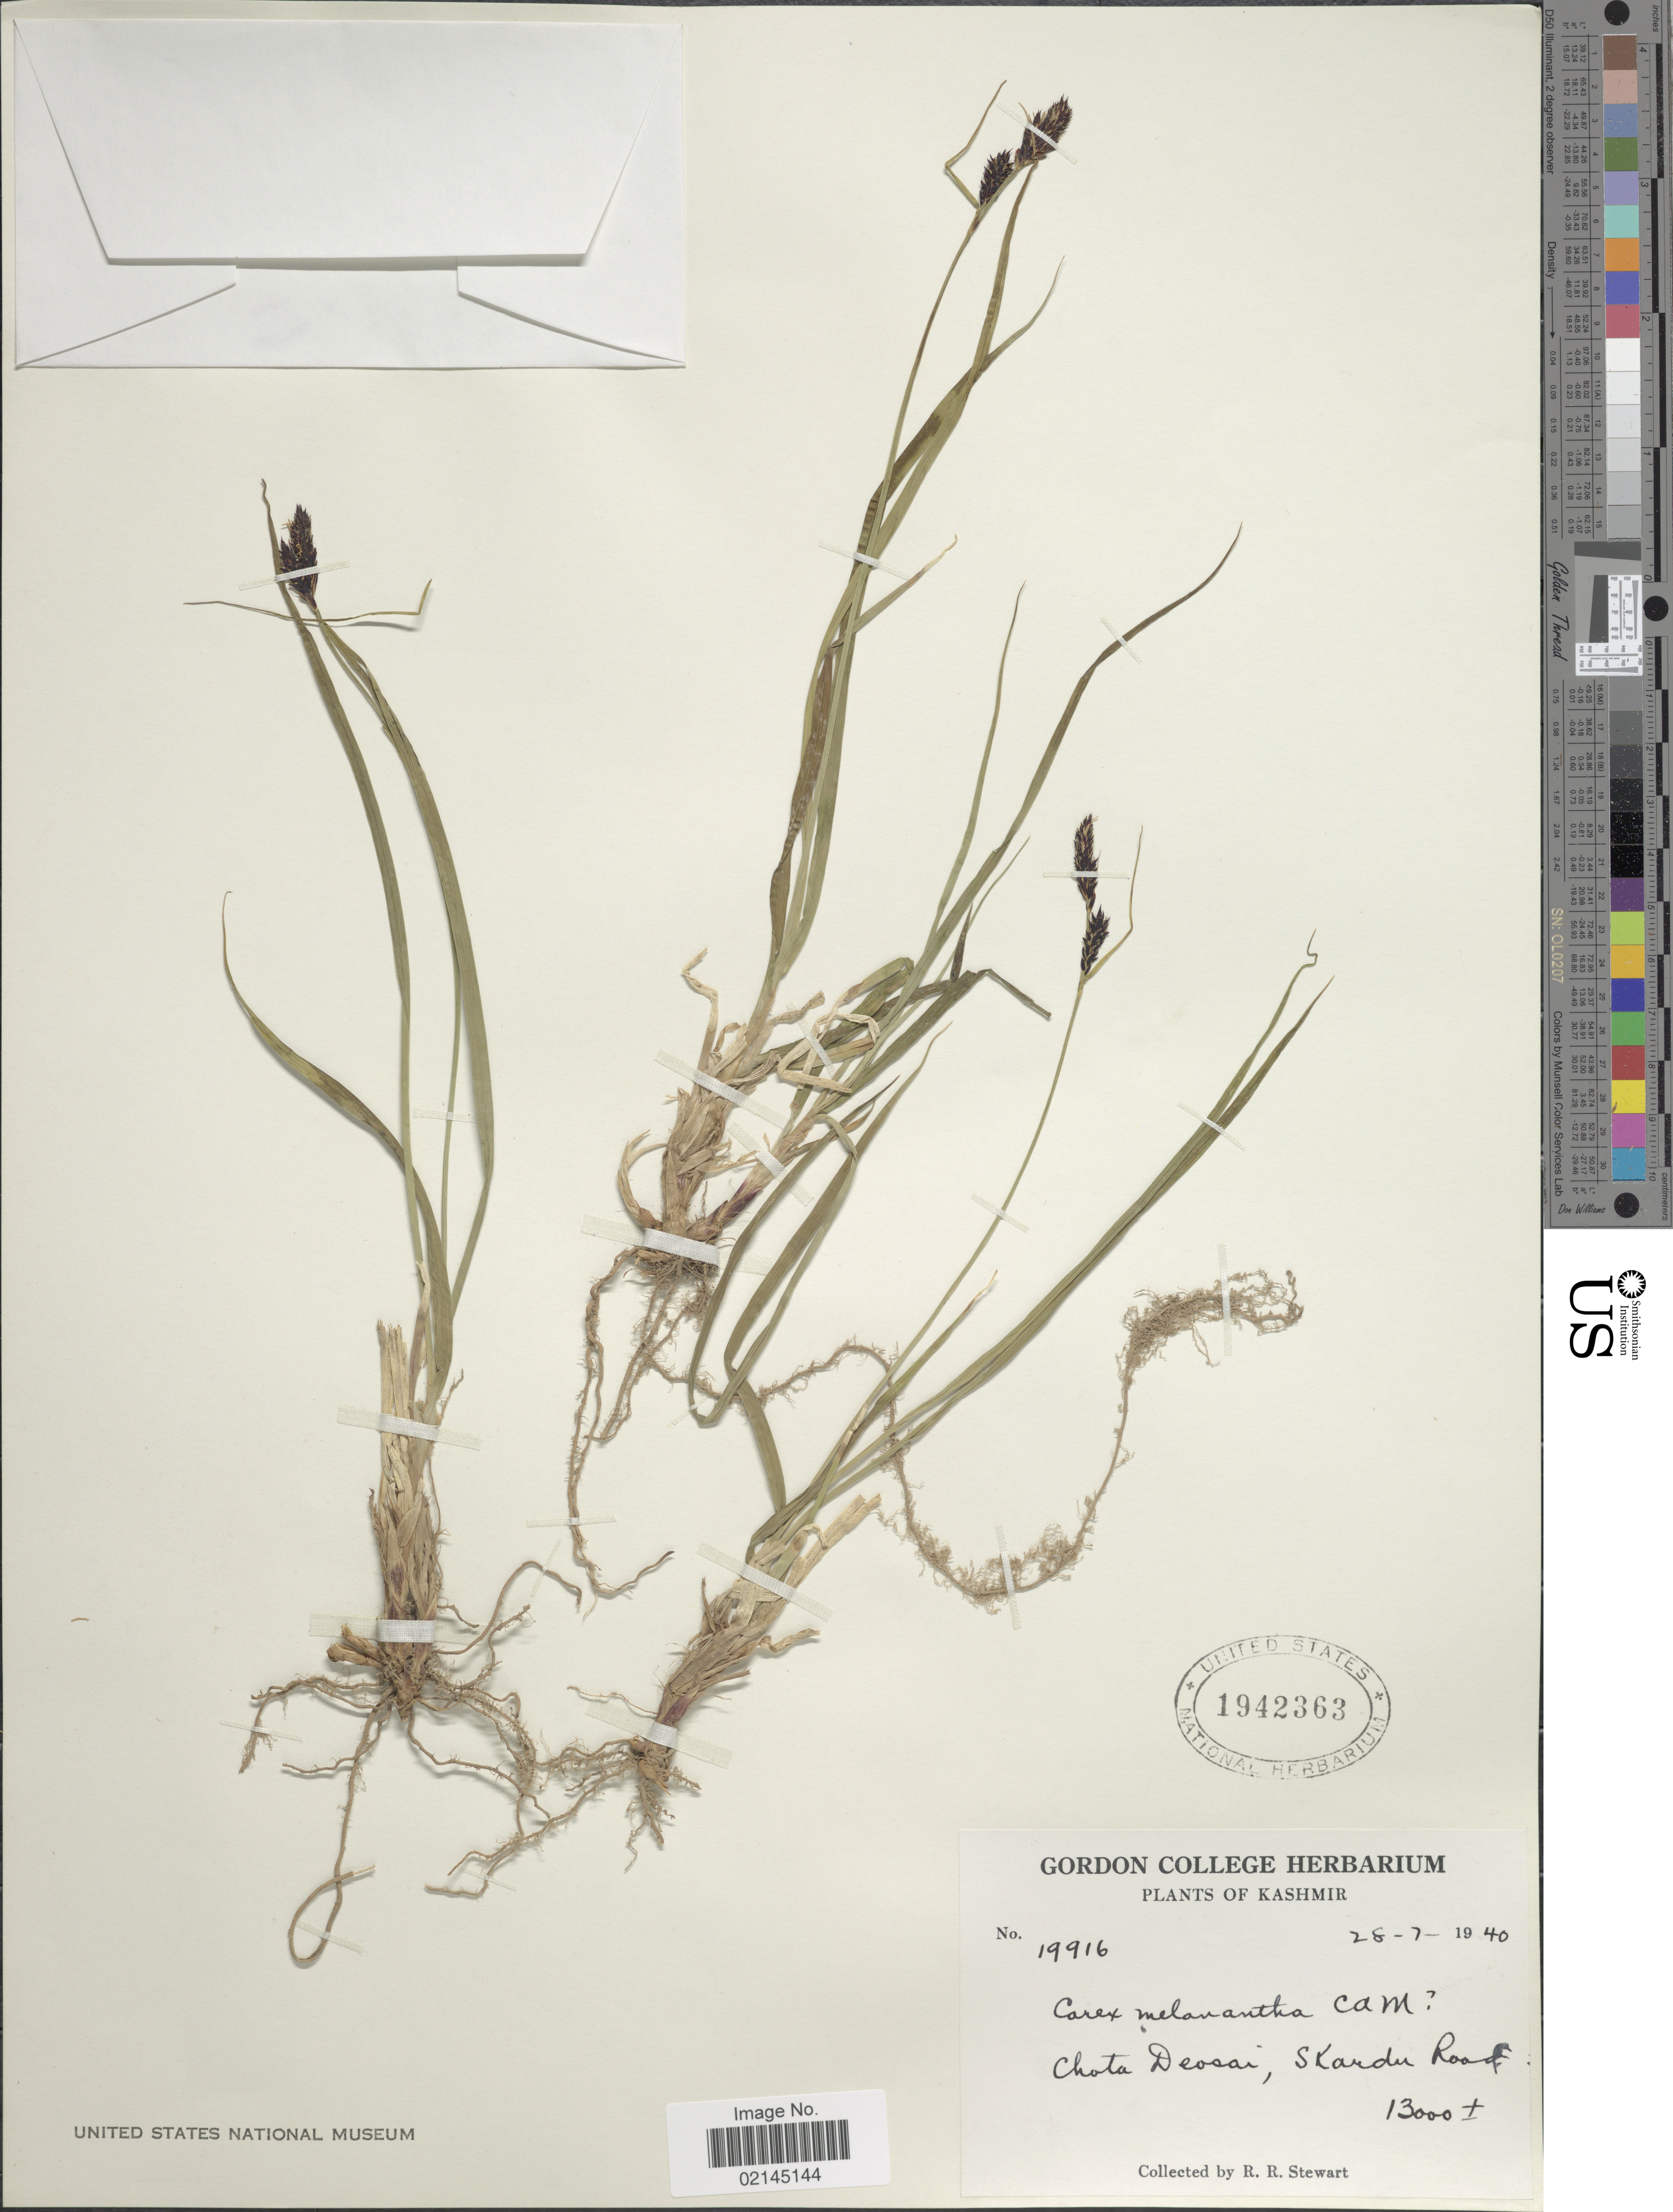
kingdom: Plantae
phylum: Tracheophyta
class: Liliopsida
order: Poales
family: Cyperaceae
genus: Carex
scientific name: Carex melanantha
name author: C.A. Mey.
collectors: R. R. Stewart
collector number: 19916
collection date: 1940-07-28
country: India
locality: Kashmir, Chota Deosai, Skardu Road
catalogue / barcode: US 1942363